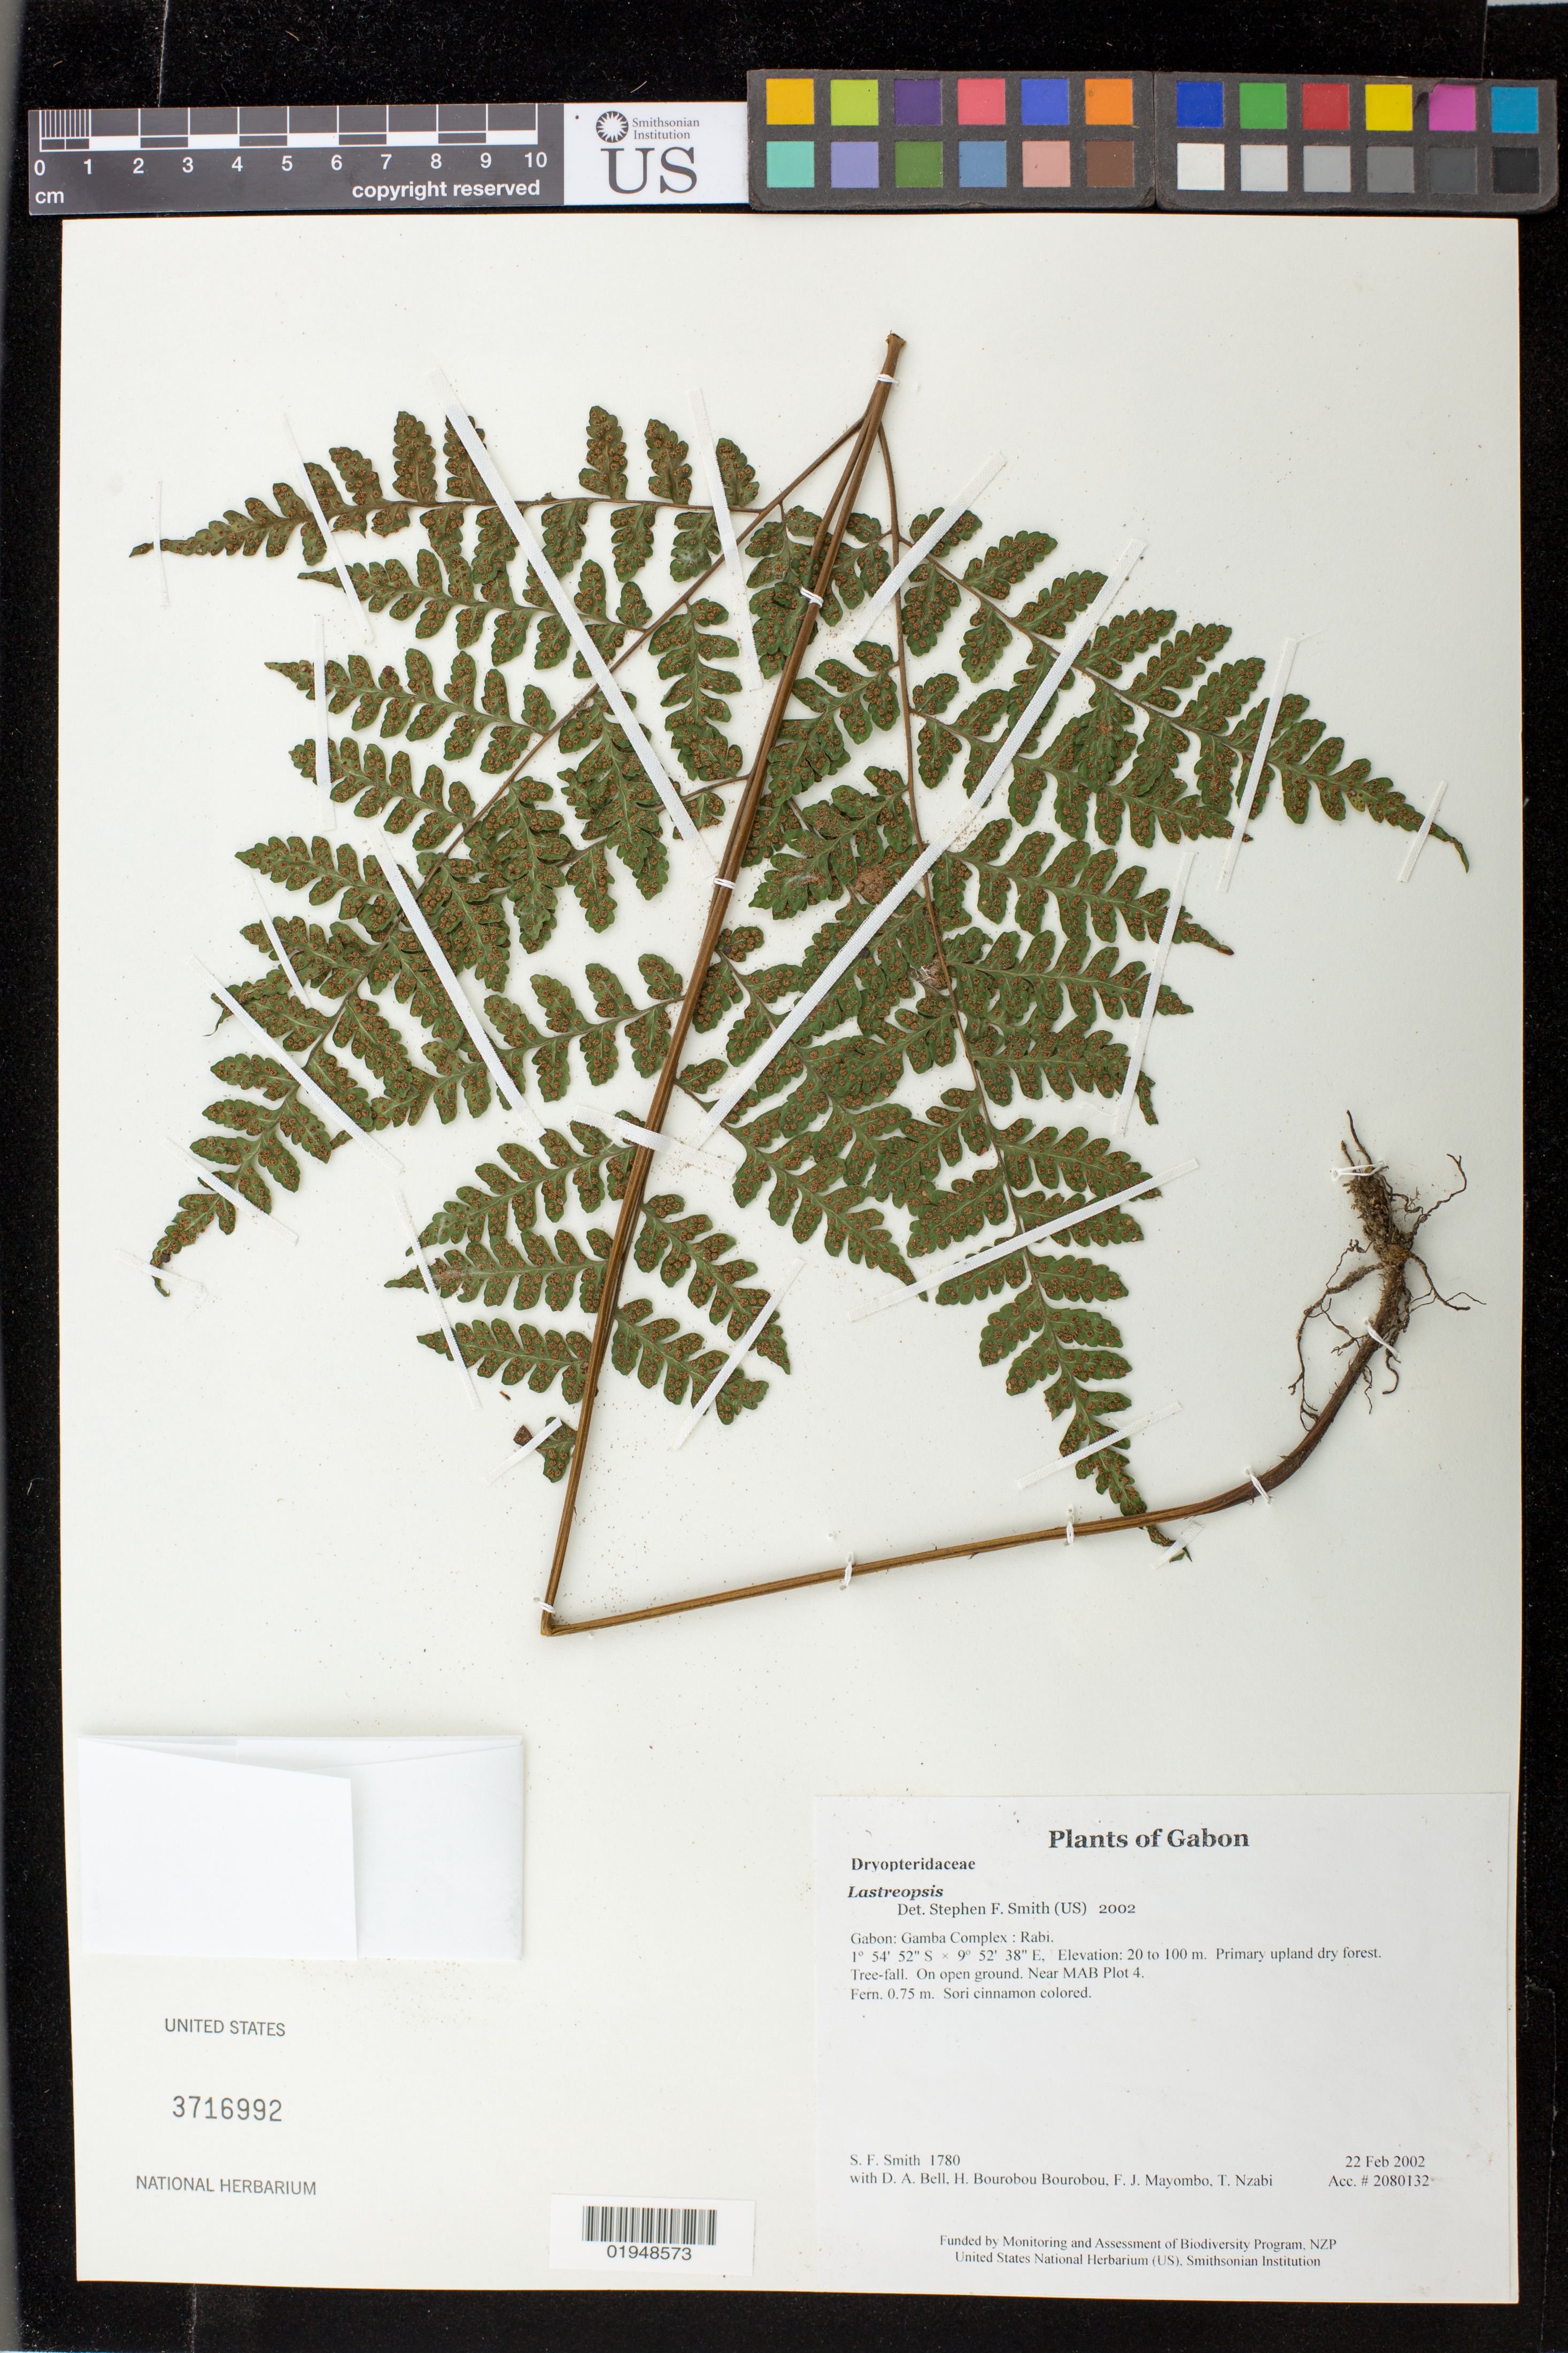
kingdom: Plantae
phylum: Tracheophyta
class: Polypodiopsida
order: Polypodiales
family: Dryopteridaceae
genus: Lastreopsis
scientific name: Lastreopsis sp.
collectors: S.F. Smith, D. A. Bell, H. Bourobou Bourobou & F. J. Mayombo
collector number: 1780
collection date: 2002-02-22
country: Gabon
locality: Rabi, Gamba Complex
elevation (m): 20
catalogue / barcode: US 3716992